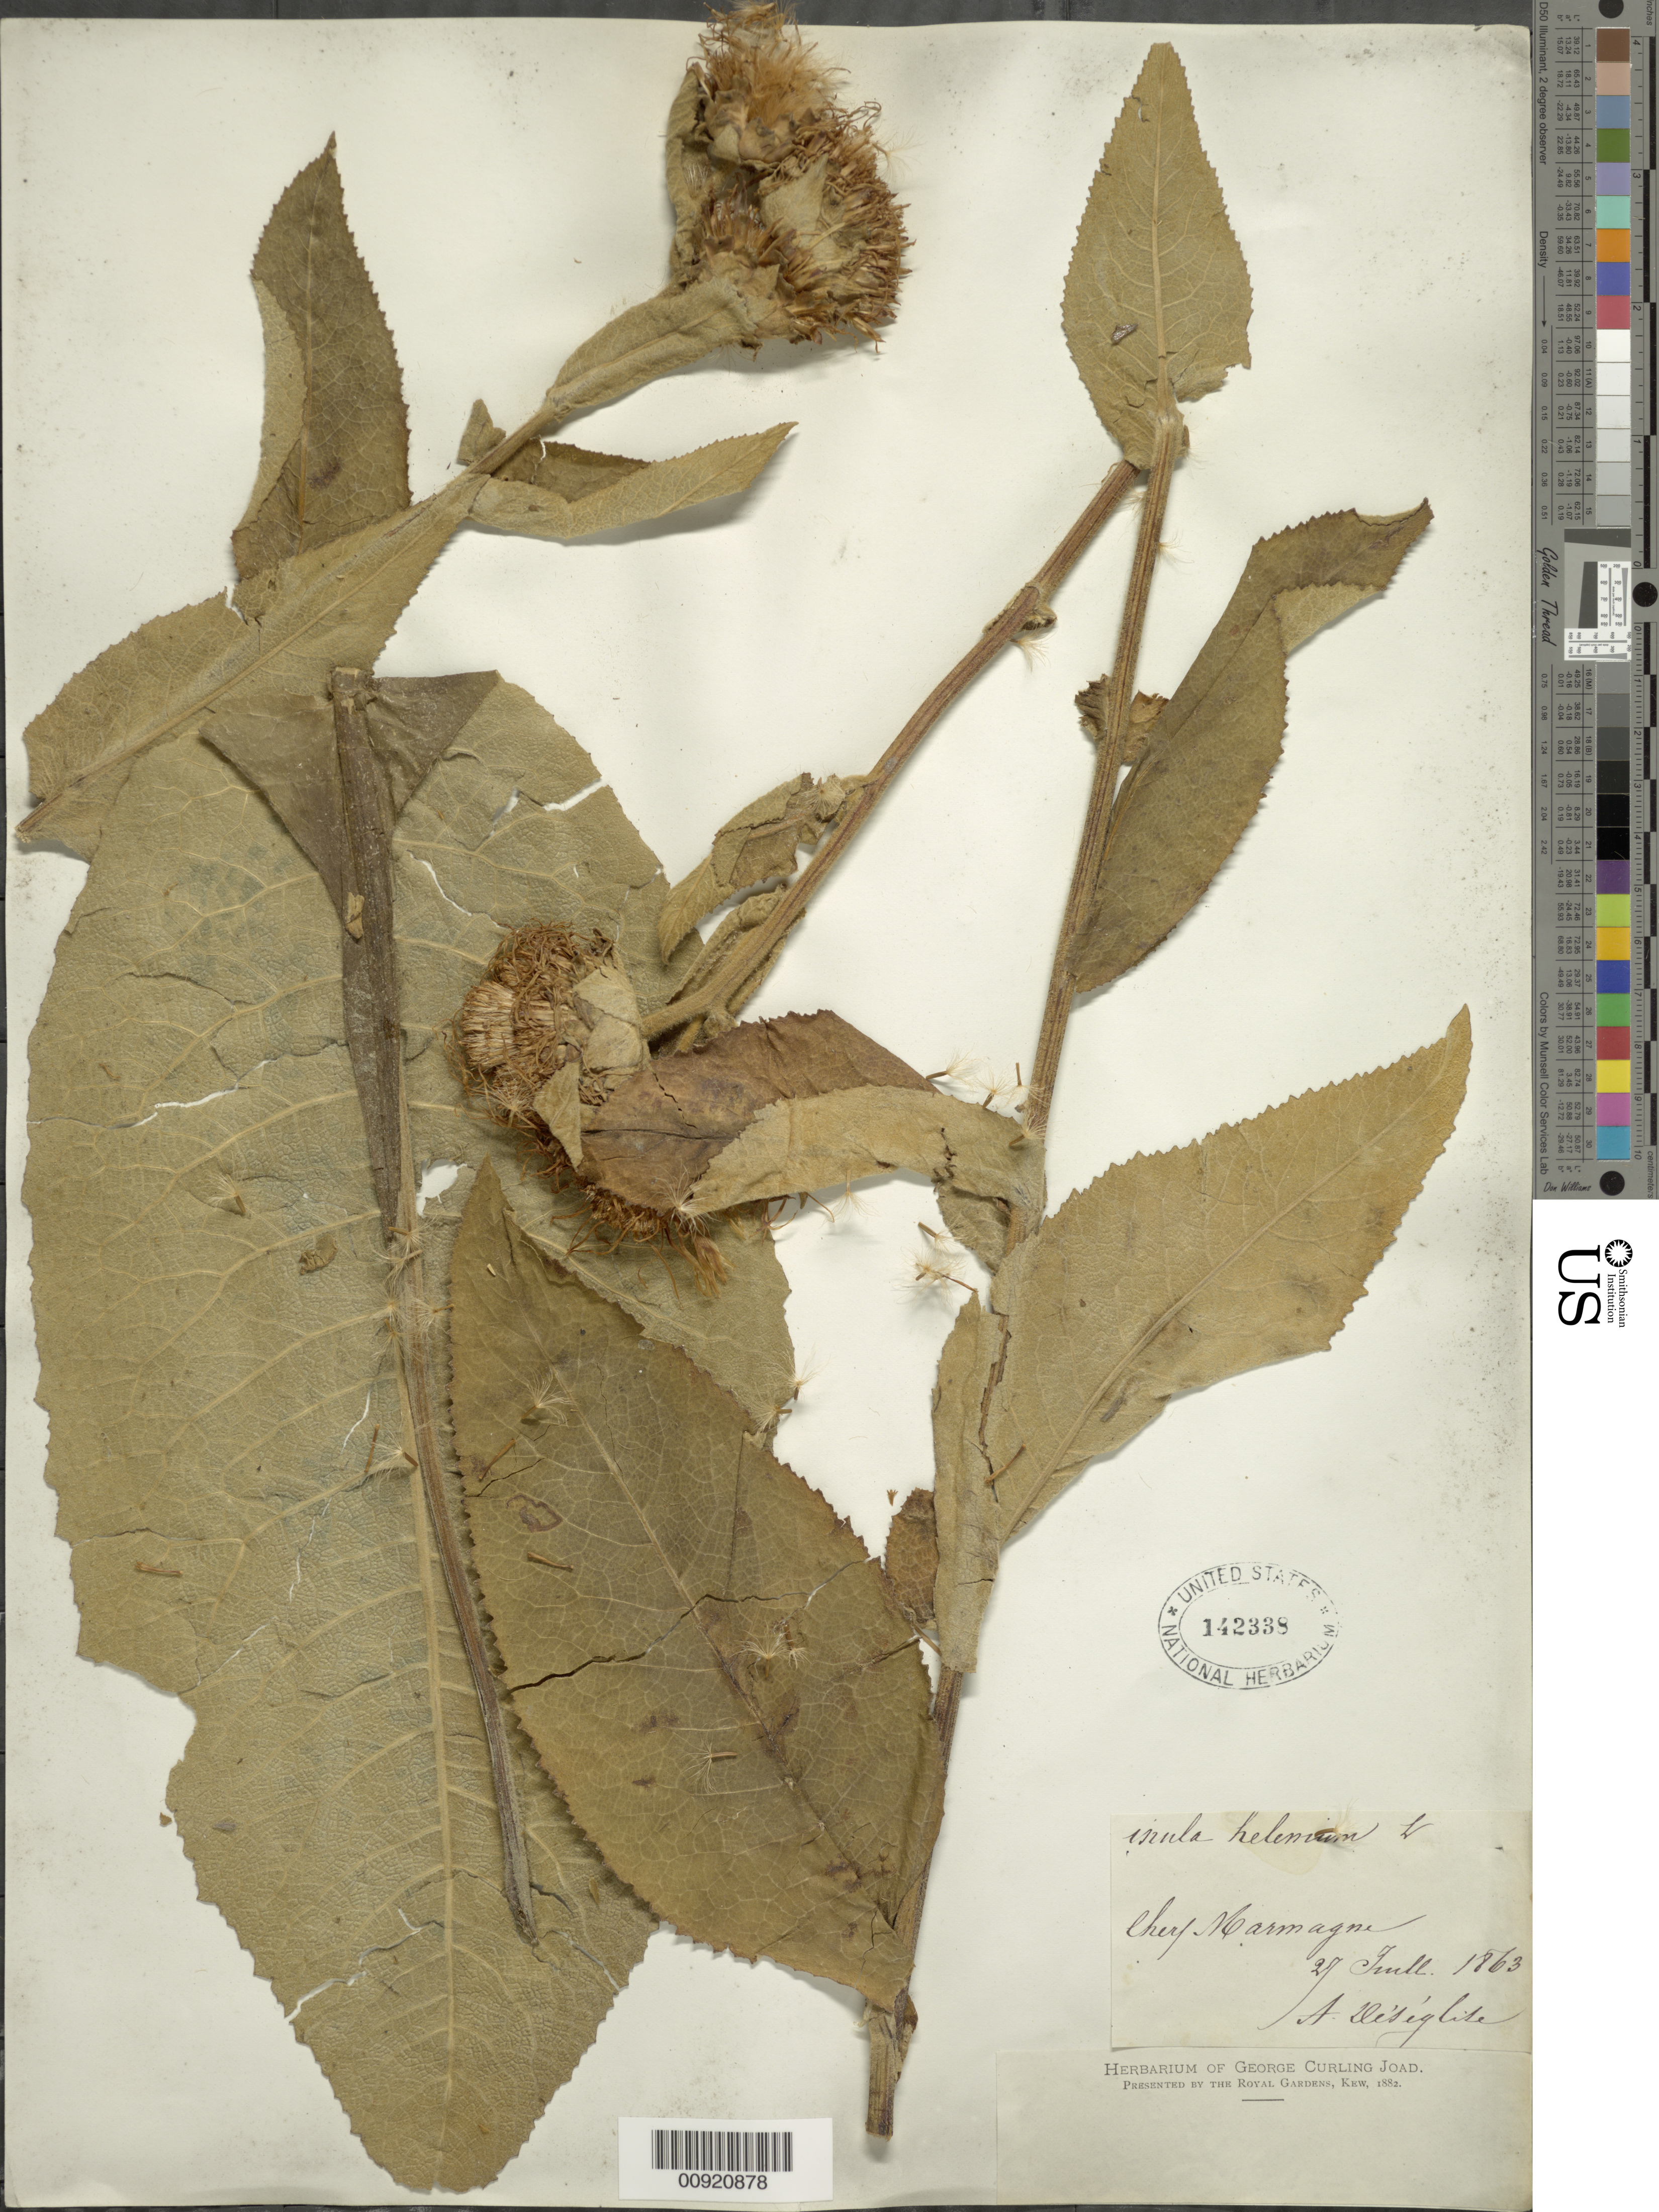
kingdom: Plantae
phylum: Tracheophyta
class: Magnoliopsida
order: Asterales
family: Asteraceae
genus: Inula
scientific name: Inula helenium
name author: L.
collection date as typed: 27 Jul 1863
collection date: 1863-07-27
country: France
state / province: Centre-Val de Loire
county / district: Cher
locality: Cher Marmagne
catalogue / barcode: US 142338